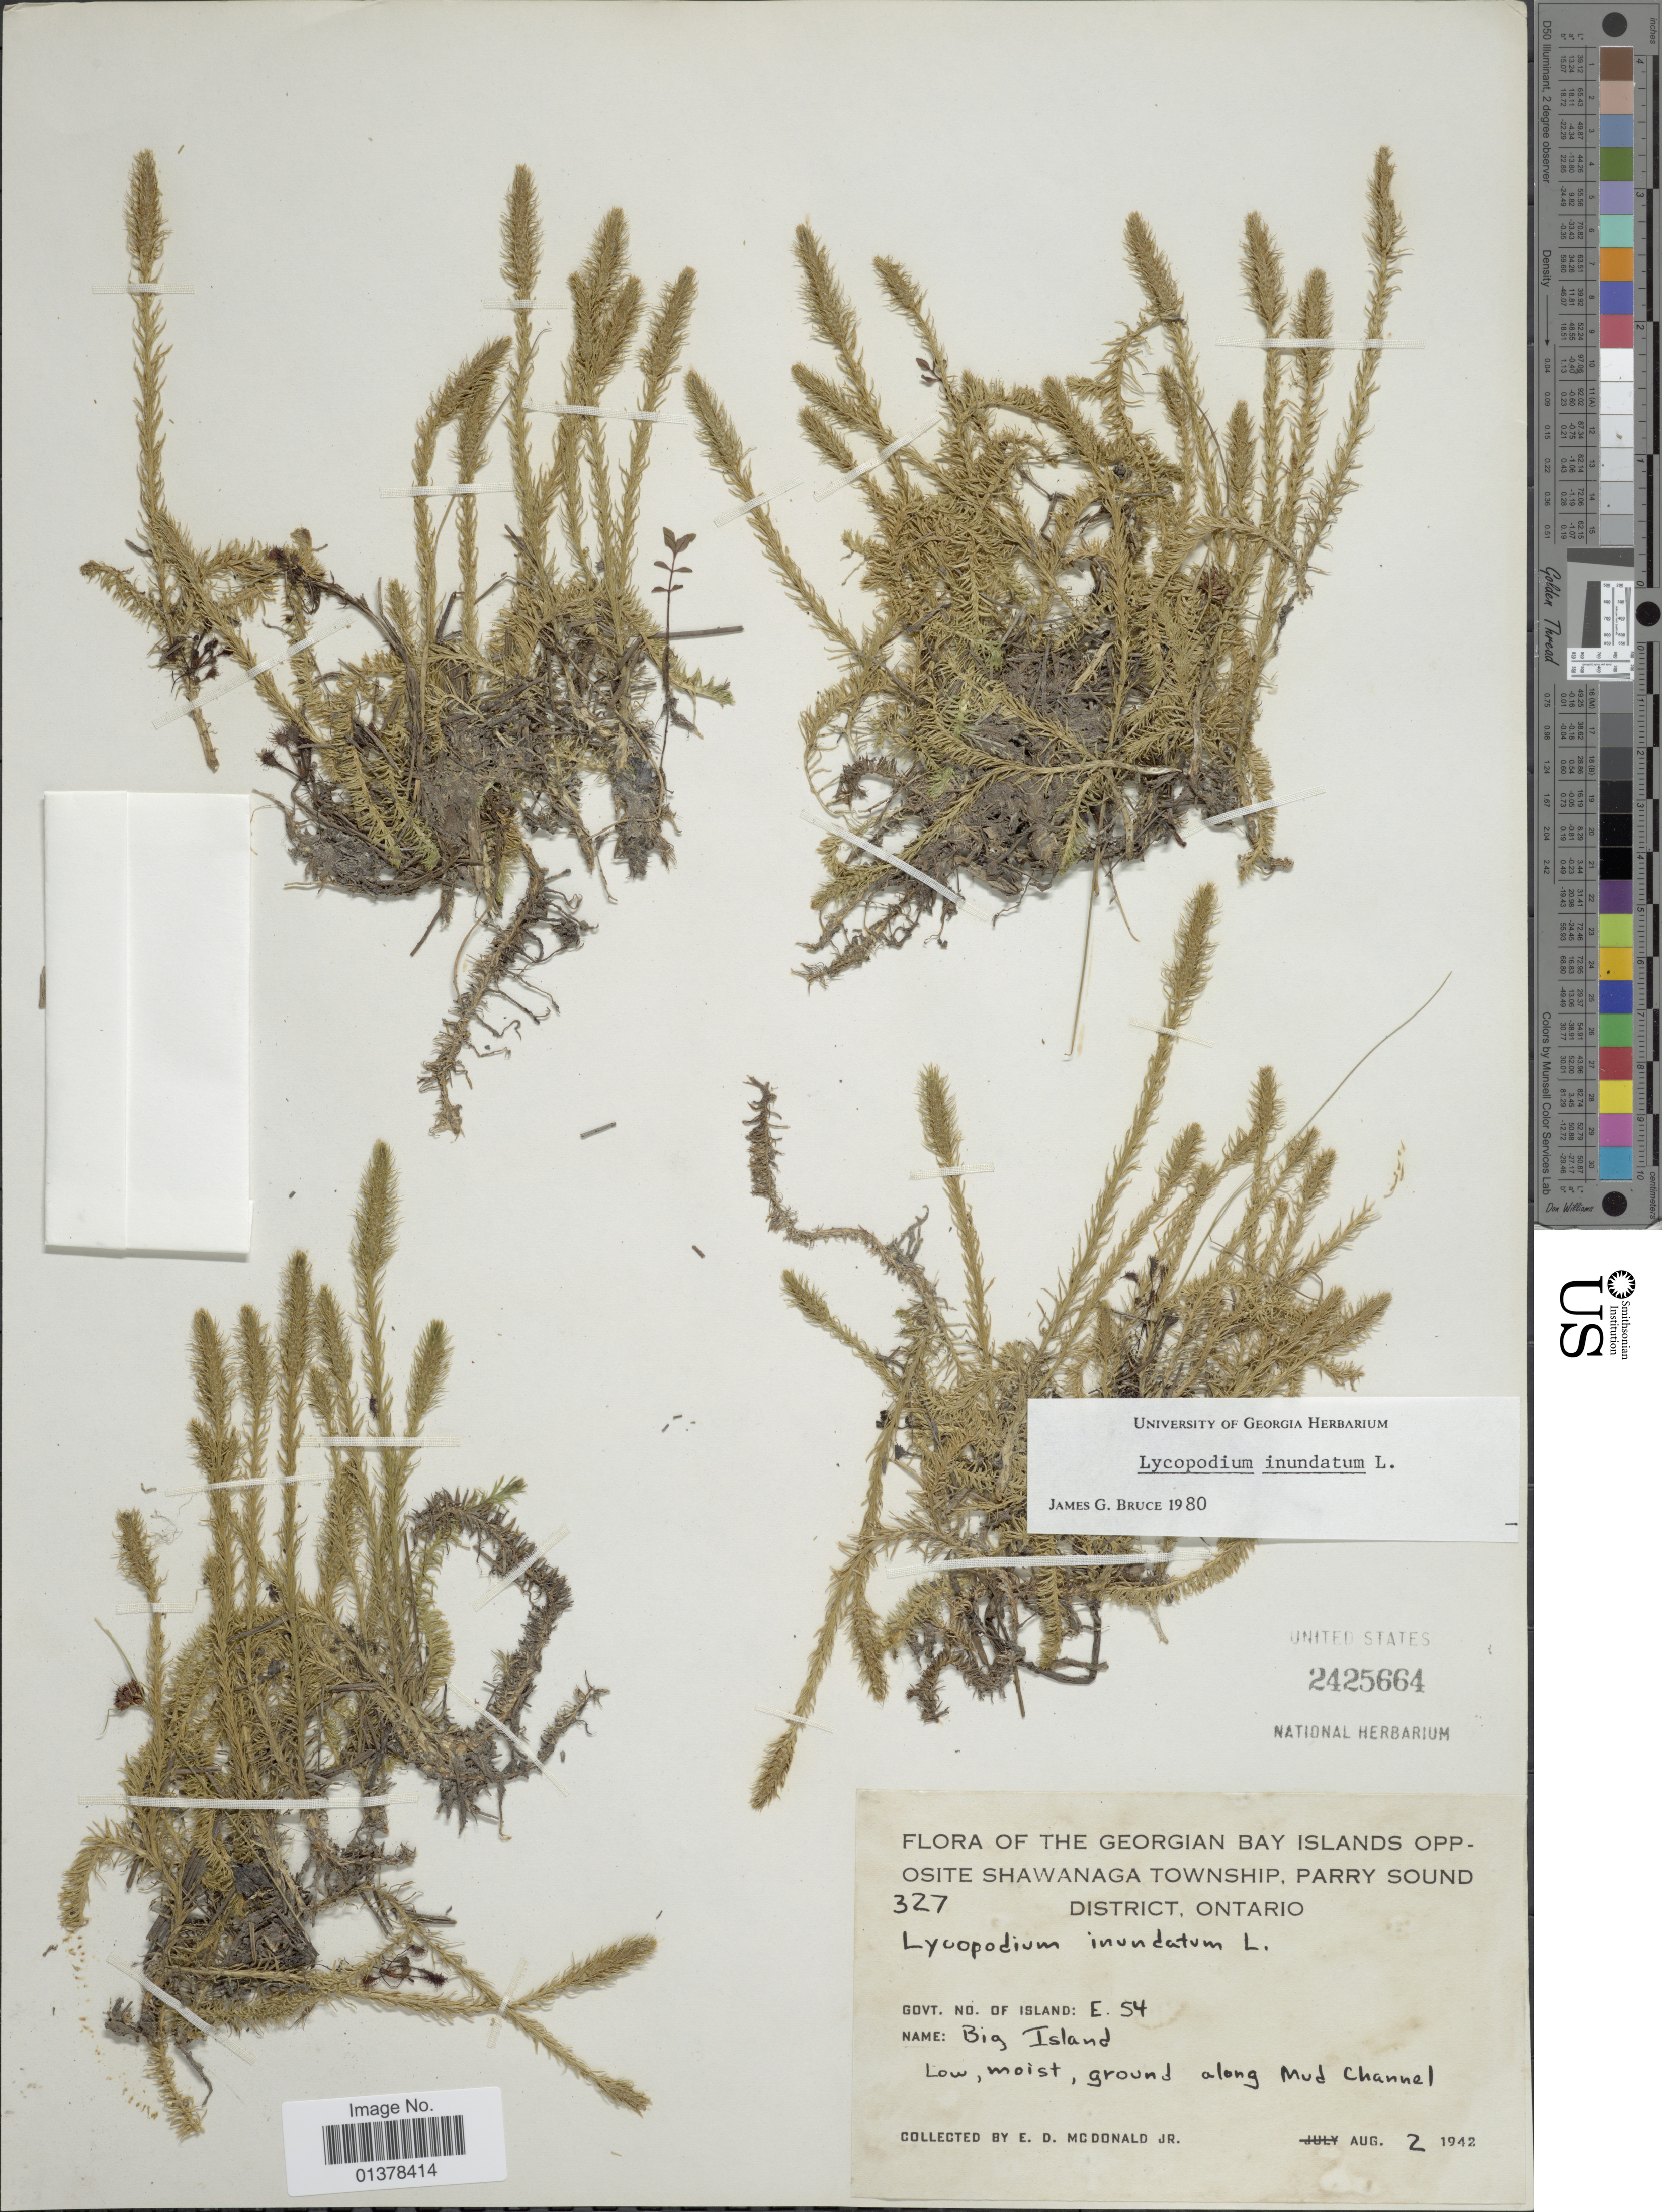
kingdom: Plantae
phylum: Tracheophyta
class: Lycopodiopsida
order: Lycopodiales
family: Lycopodiaceae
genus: Lycopodiella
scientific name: Lycopodiella inundata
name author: (L.) Holub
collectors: E. D. McDonald Jr.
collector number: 327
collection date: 1942-08-02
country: Canada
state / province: Ontario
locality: Georgian Bay Islands, Govt. no. of island E. 54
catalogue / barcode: US 2425664